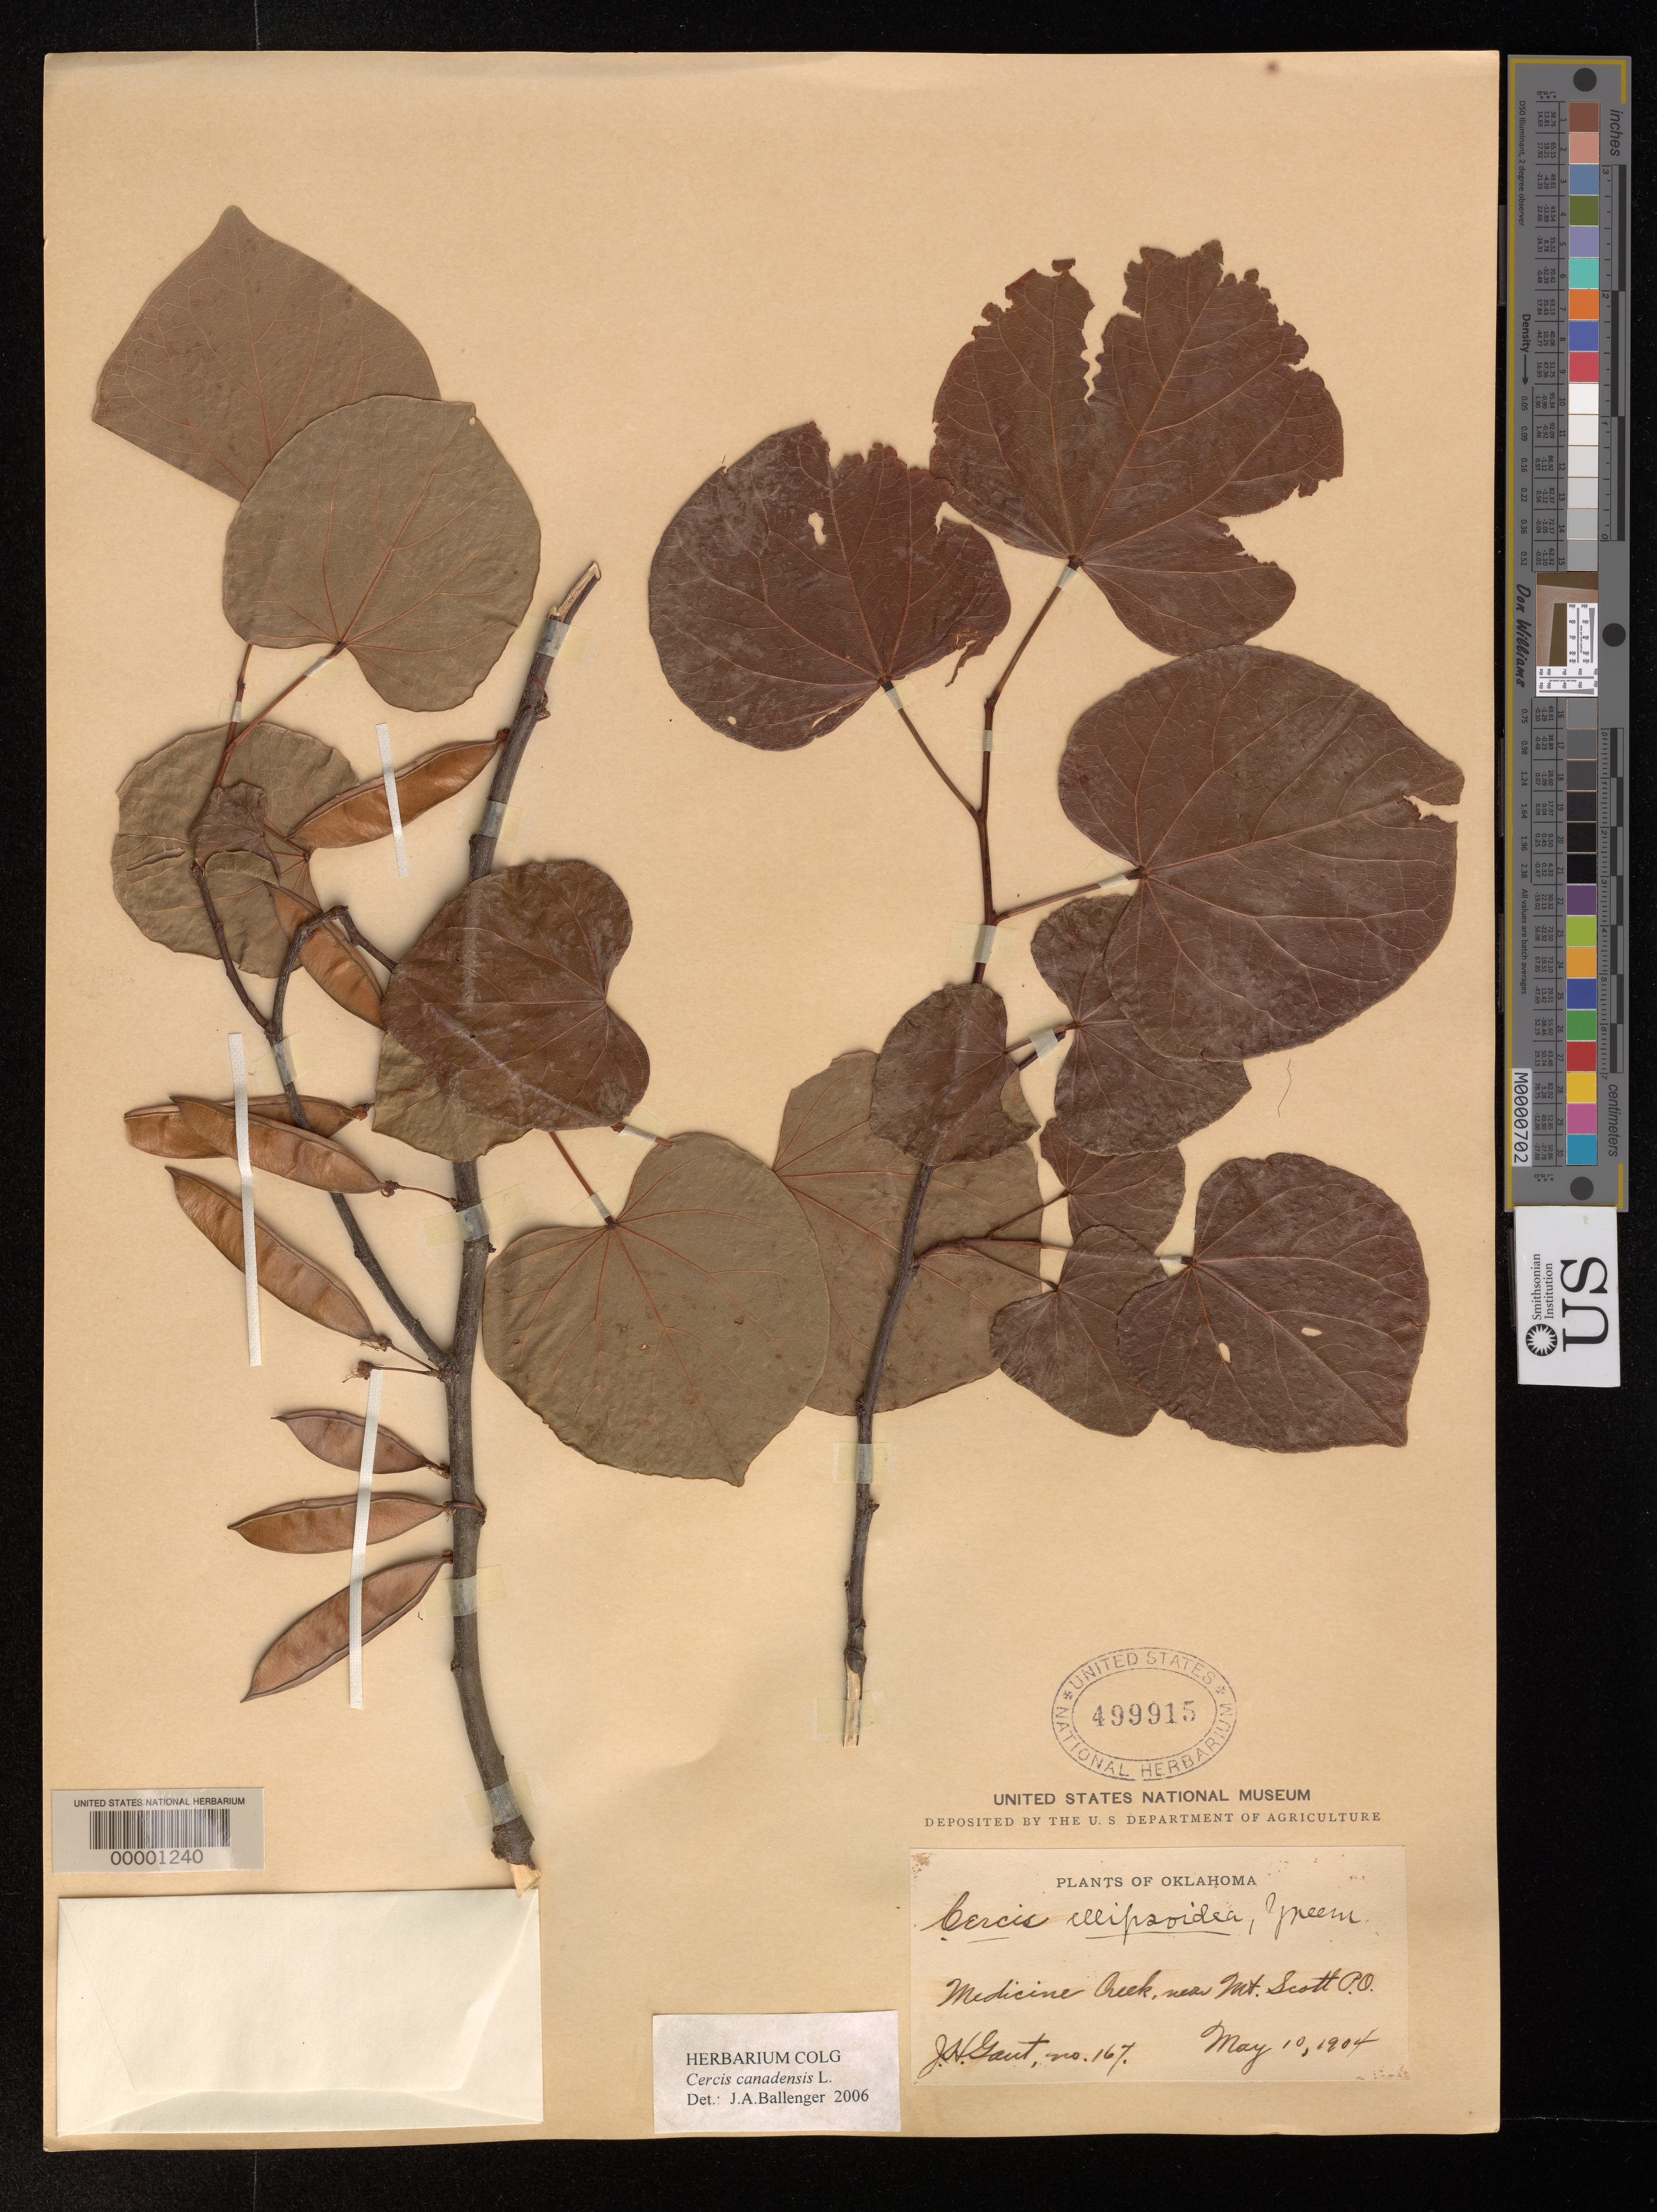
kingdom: Plantae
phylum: Tracheophyta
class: Magnoliopsida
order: Fabales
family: Fabaceae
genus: Cercis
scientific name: Cercis ellipsoidea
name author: Greene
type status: Isosyntype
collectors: J. Gaut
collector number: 167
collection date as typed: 10 Mar 1904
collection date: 1904-03-10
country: United States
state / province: Oklahoma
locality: Mount Scott.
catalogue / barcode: US 499915